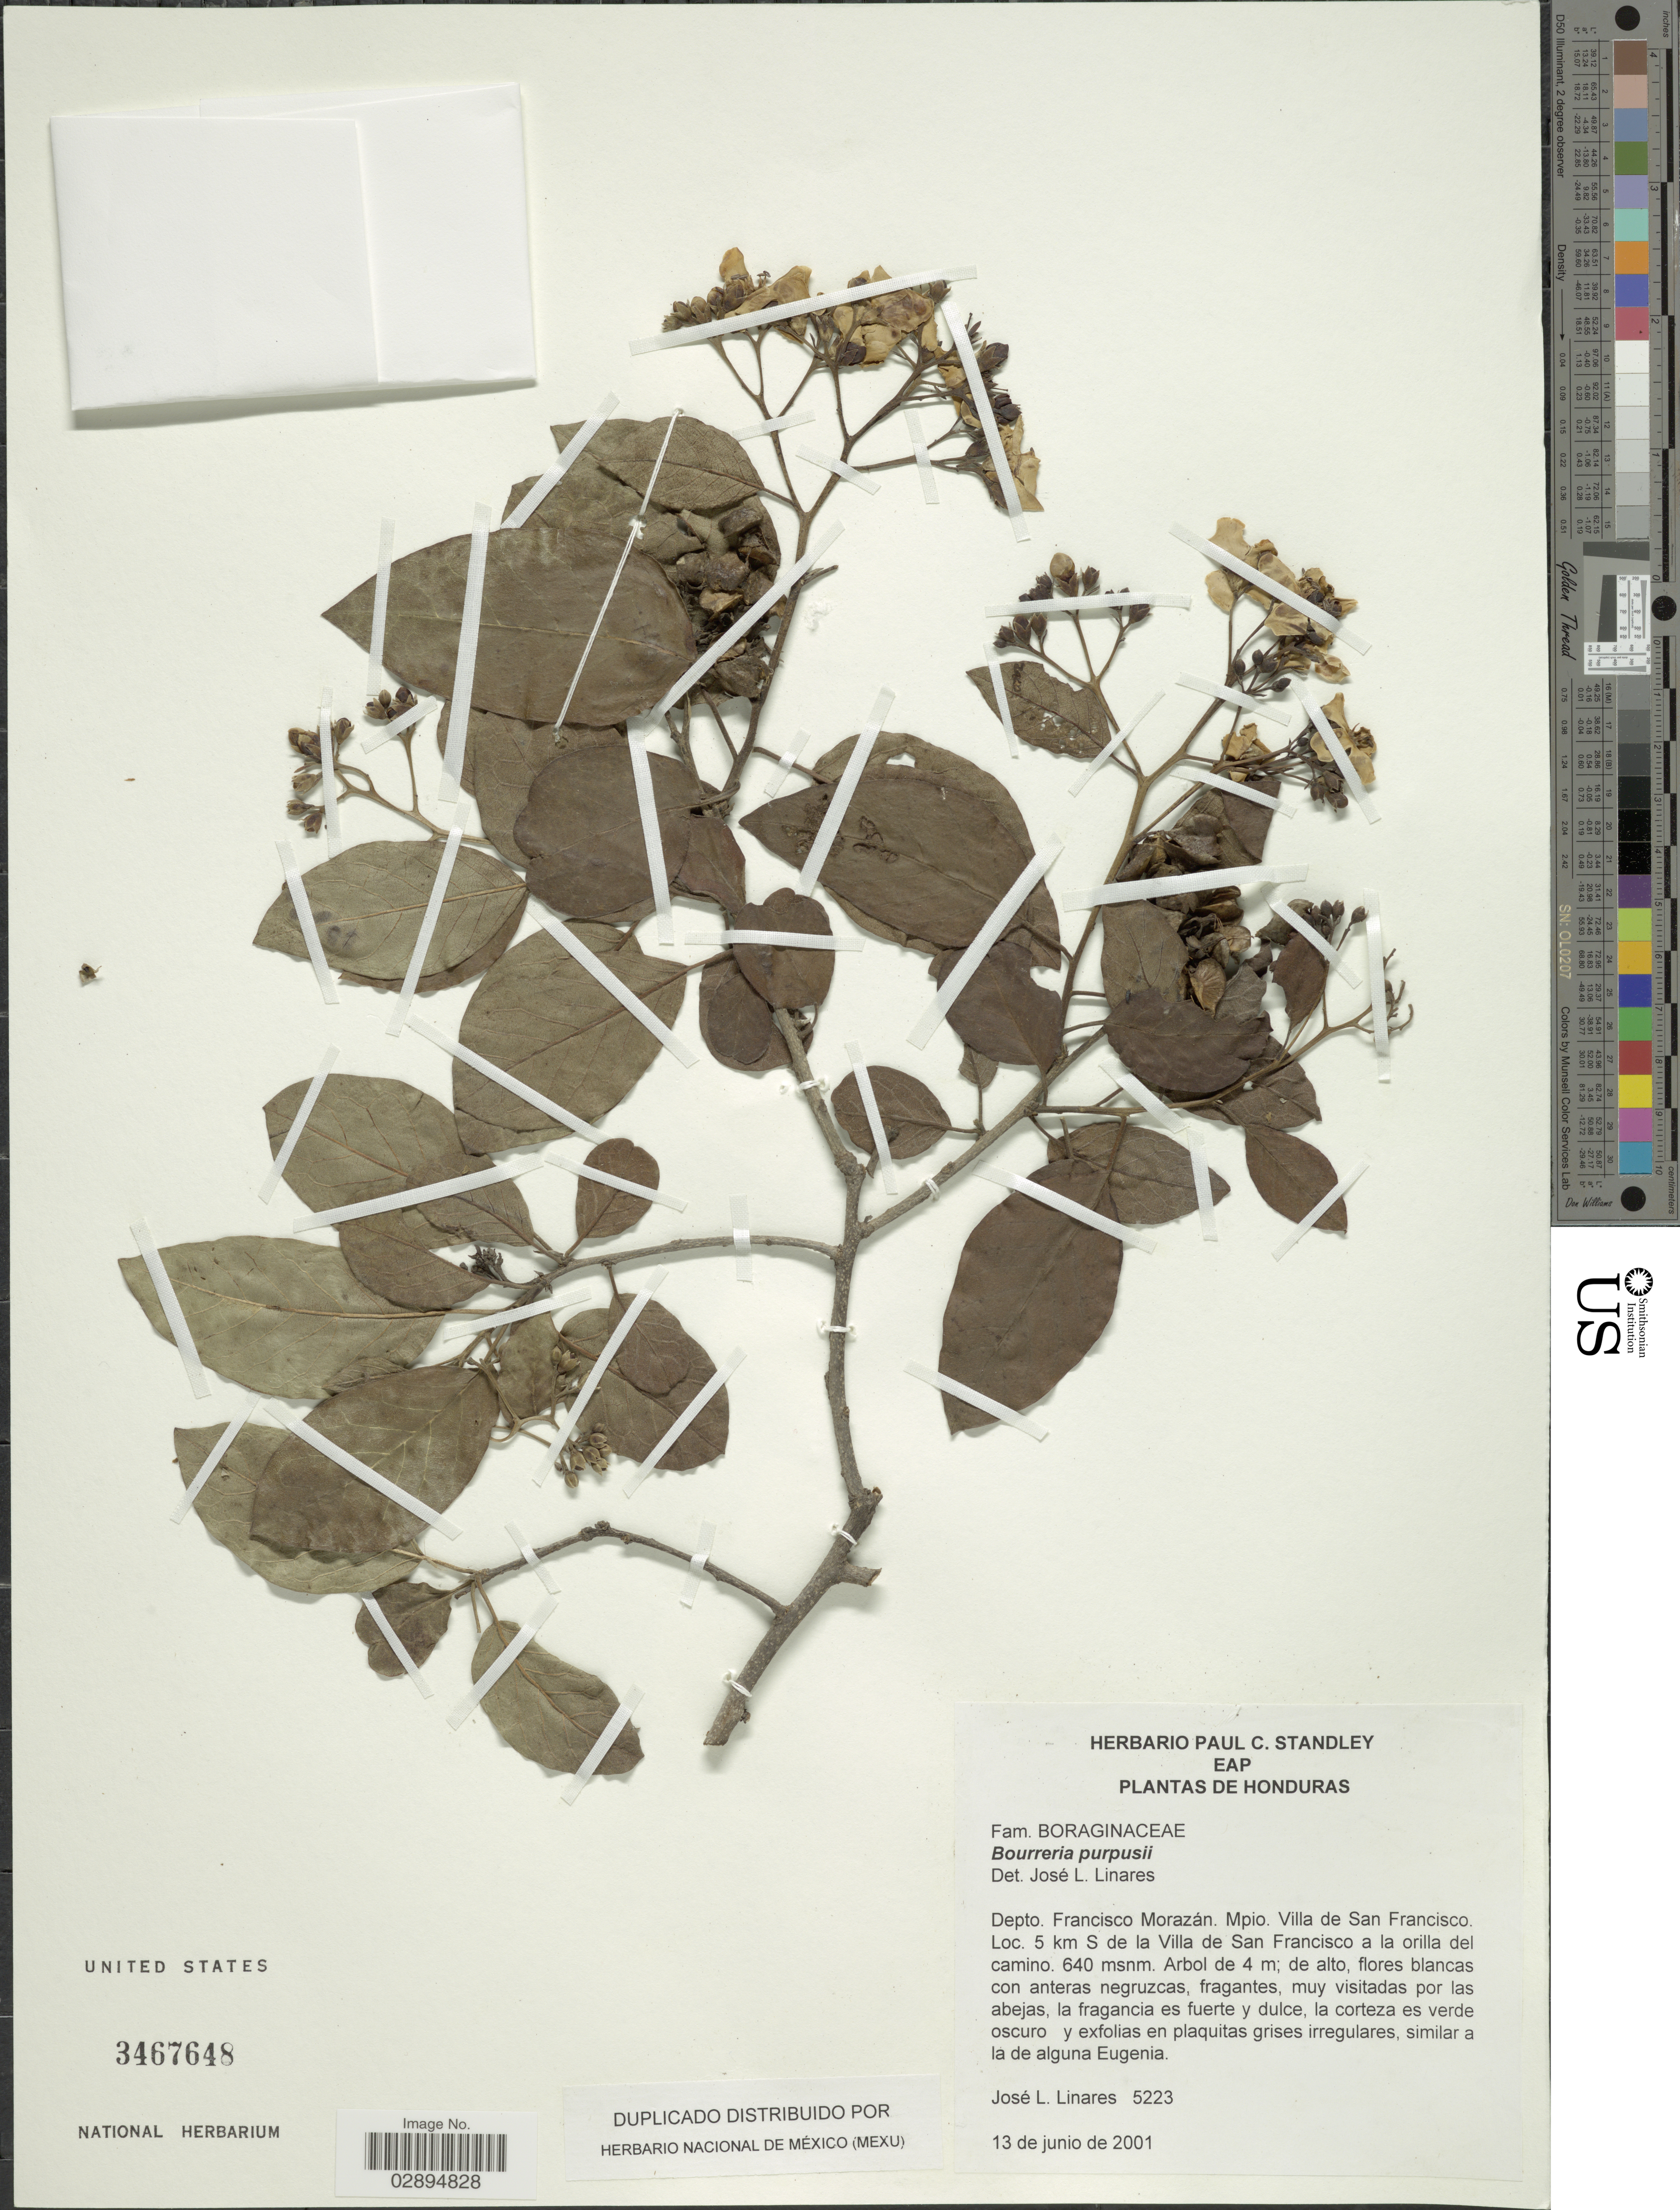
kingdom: Plantae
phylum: Tracheophyta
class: Magnoliopsida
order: Boraginales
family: Ehretiaceae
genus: Bourreria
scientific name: Bourreria purpusii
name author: Brandegee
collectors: J. Linares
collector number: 5223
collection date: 2001-06-13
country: Honduras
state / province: Fco. Morazán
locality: Depto. Francisco Morazán. Mpio. Villa de San Francisco. 5 km S de la Villa de San Francisco a la orilla del camino.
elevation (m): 640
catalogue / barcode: US 3467648